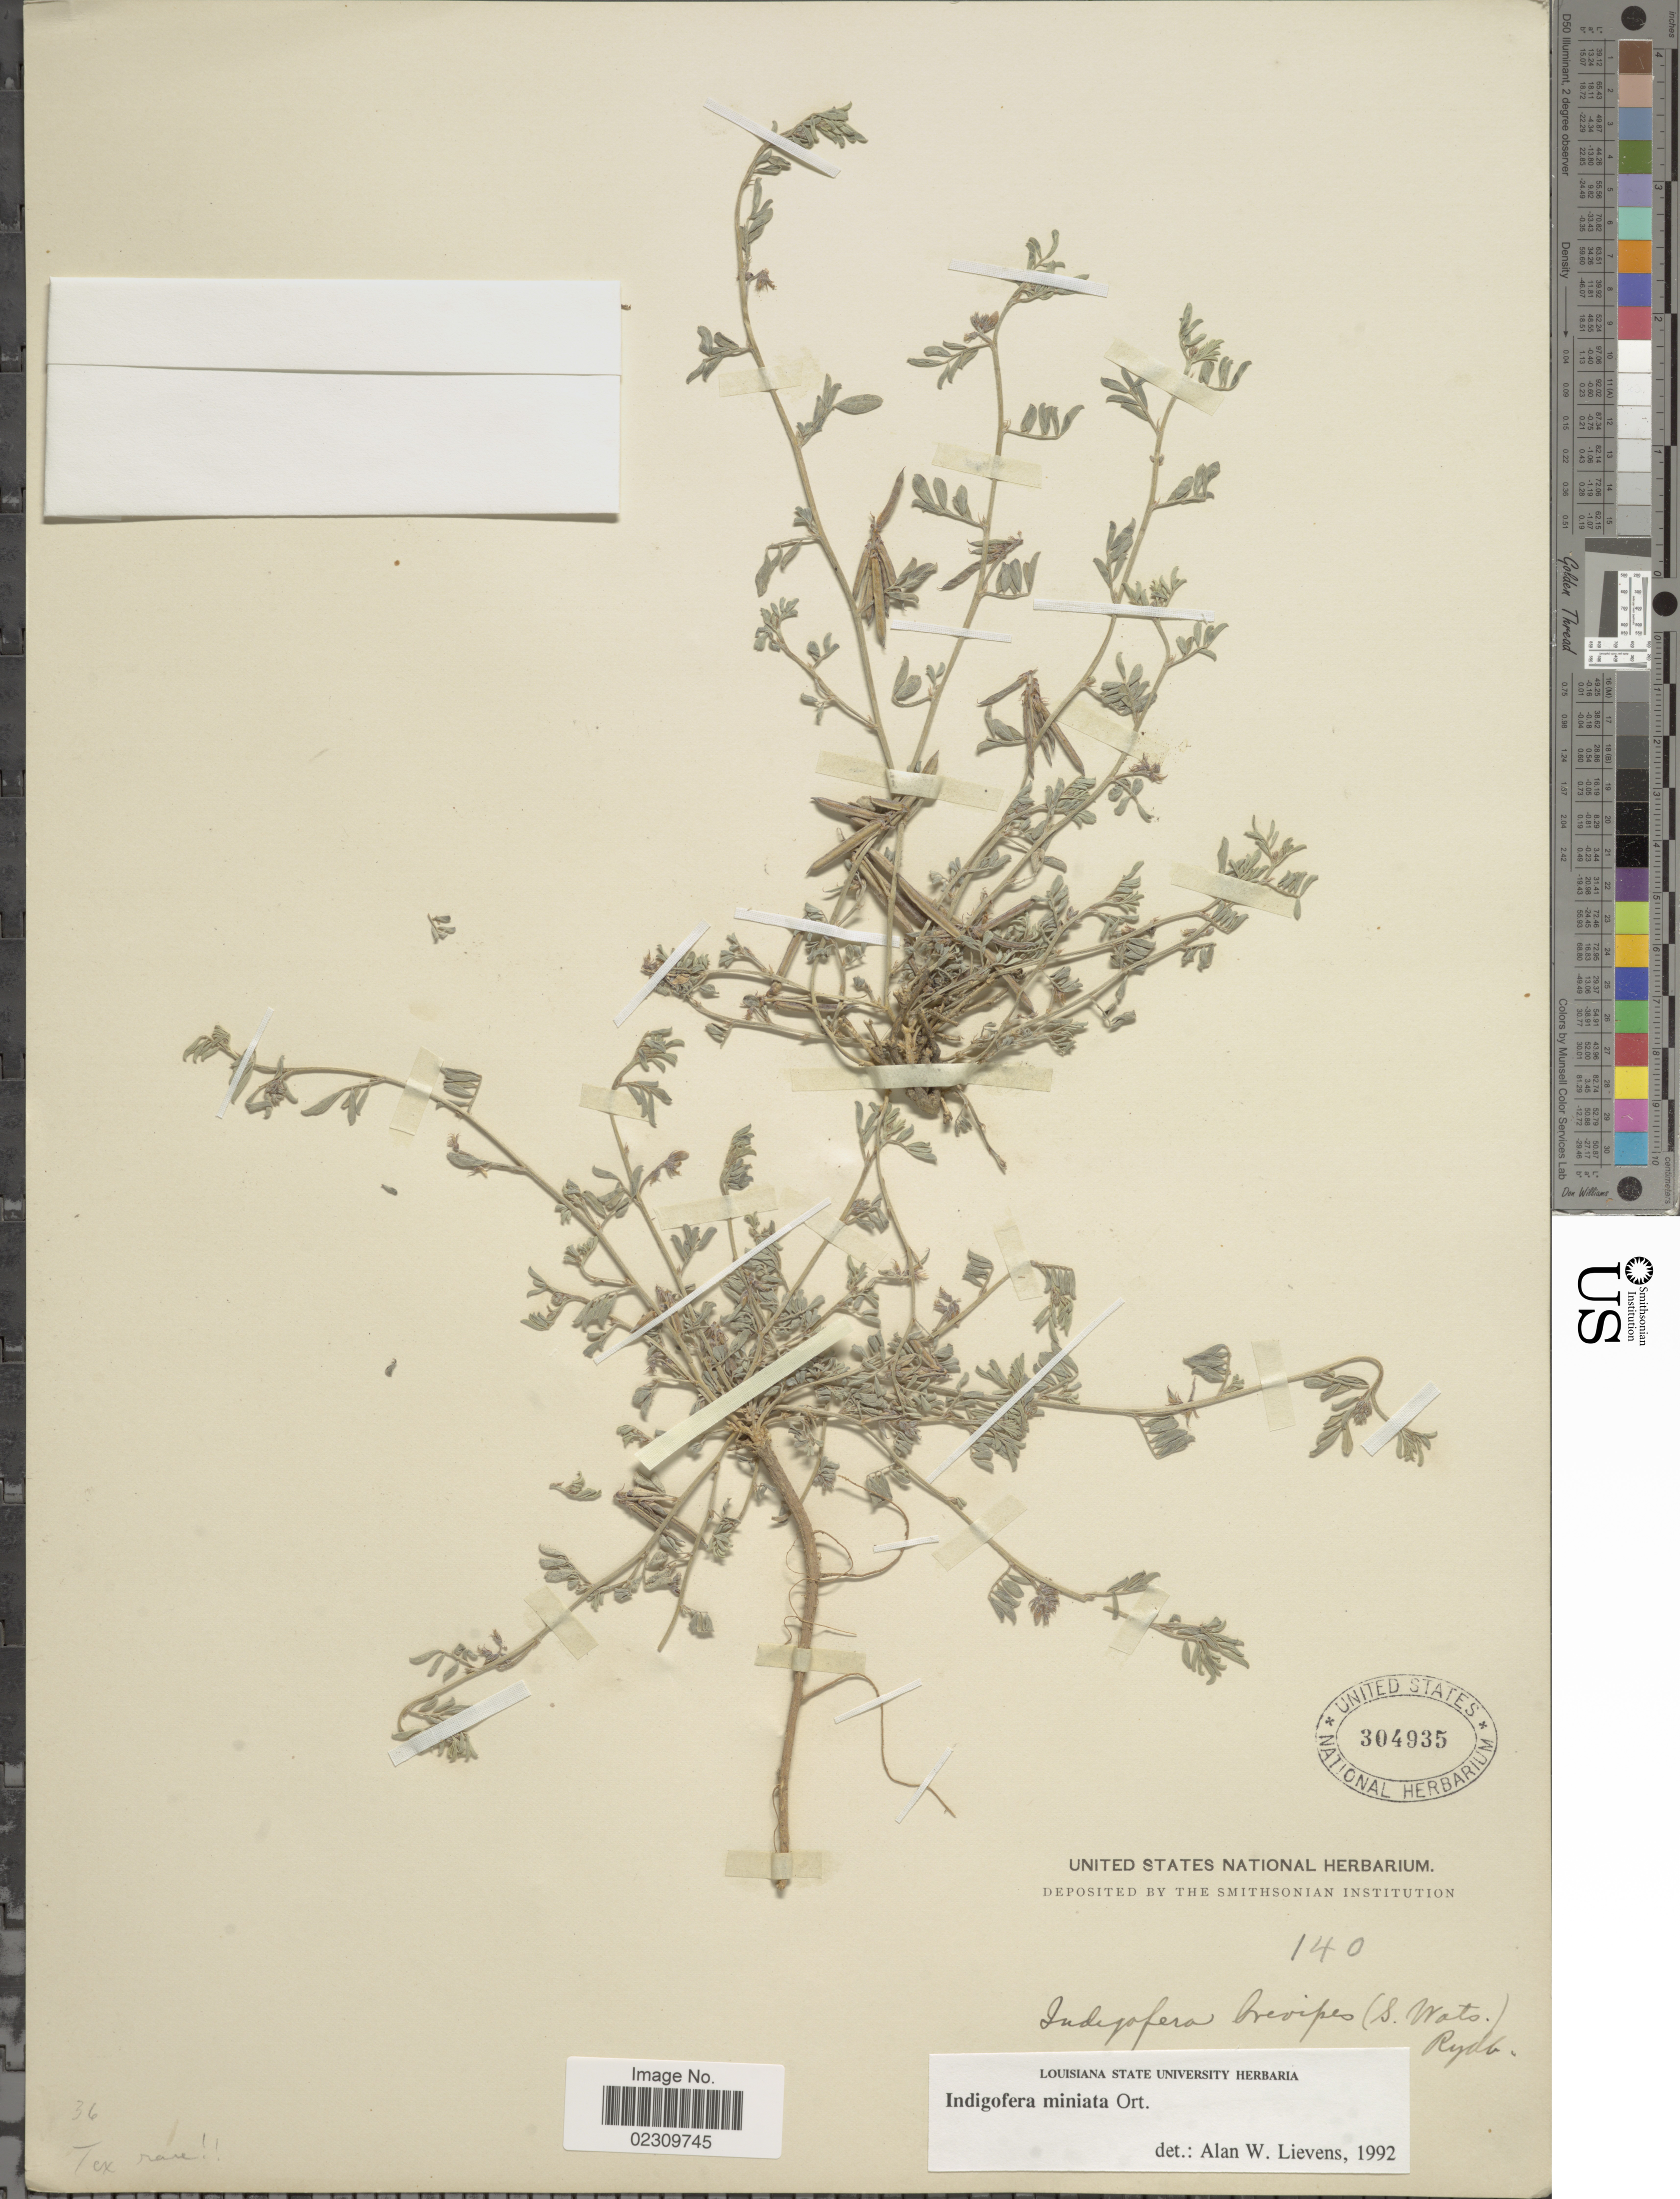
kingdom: Plantae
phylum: Tracheophyta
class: Magnoliopsida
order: Fabales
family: Fabaceae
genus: Indigofera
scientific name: Indigofera miniata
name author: Orteg.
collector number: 140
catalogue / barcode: US 304935